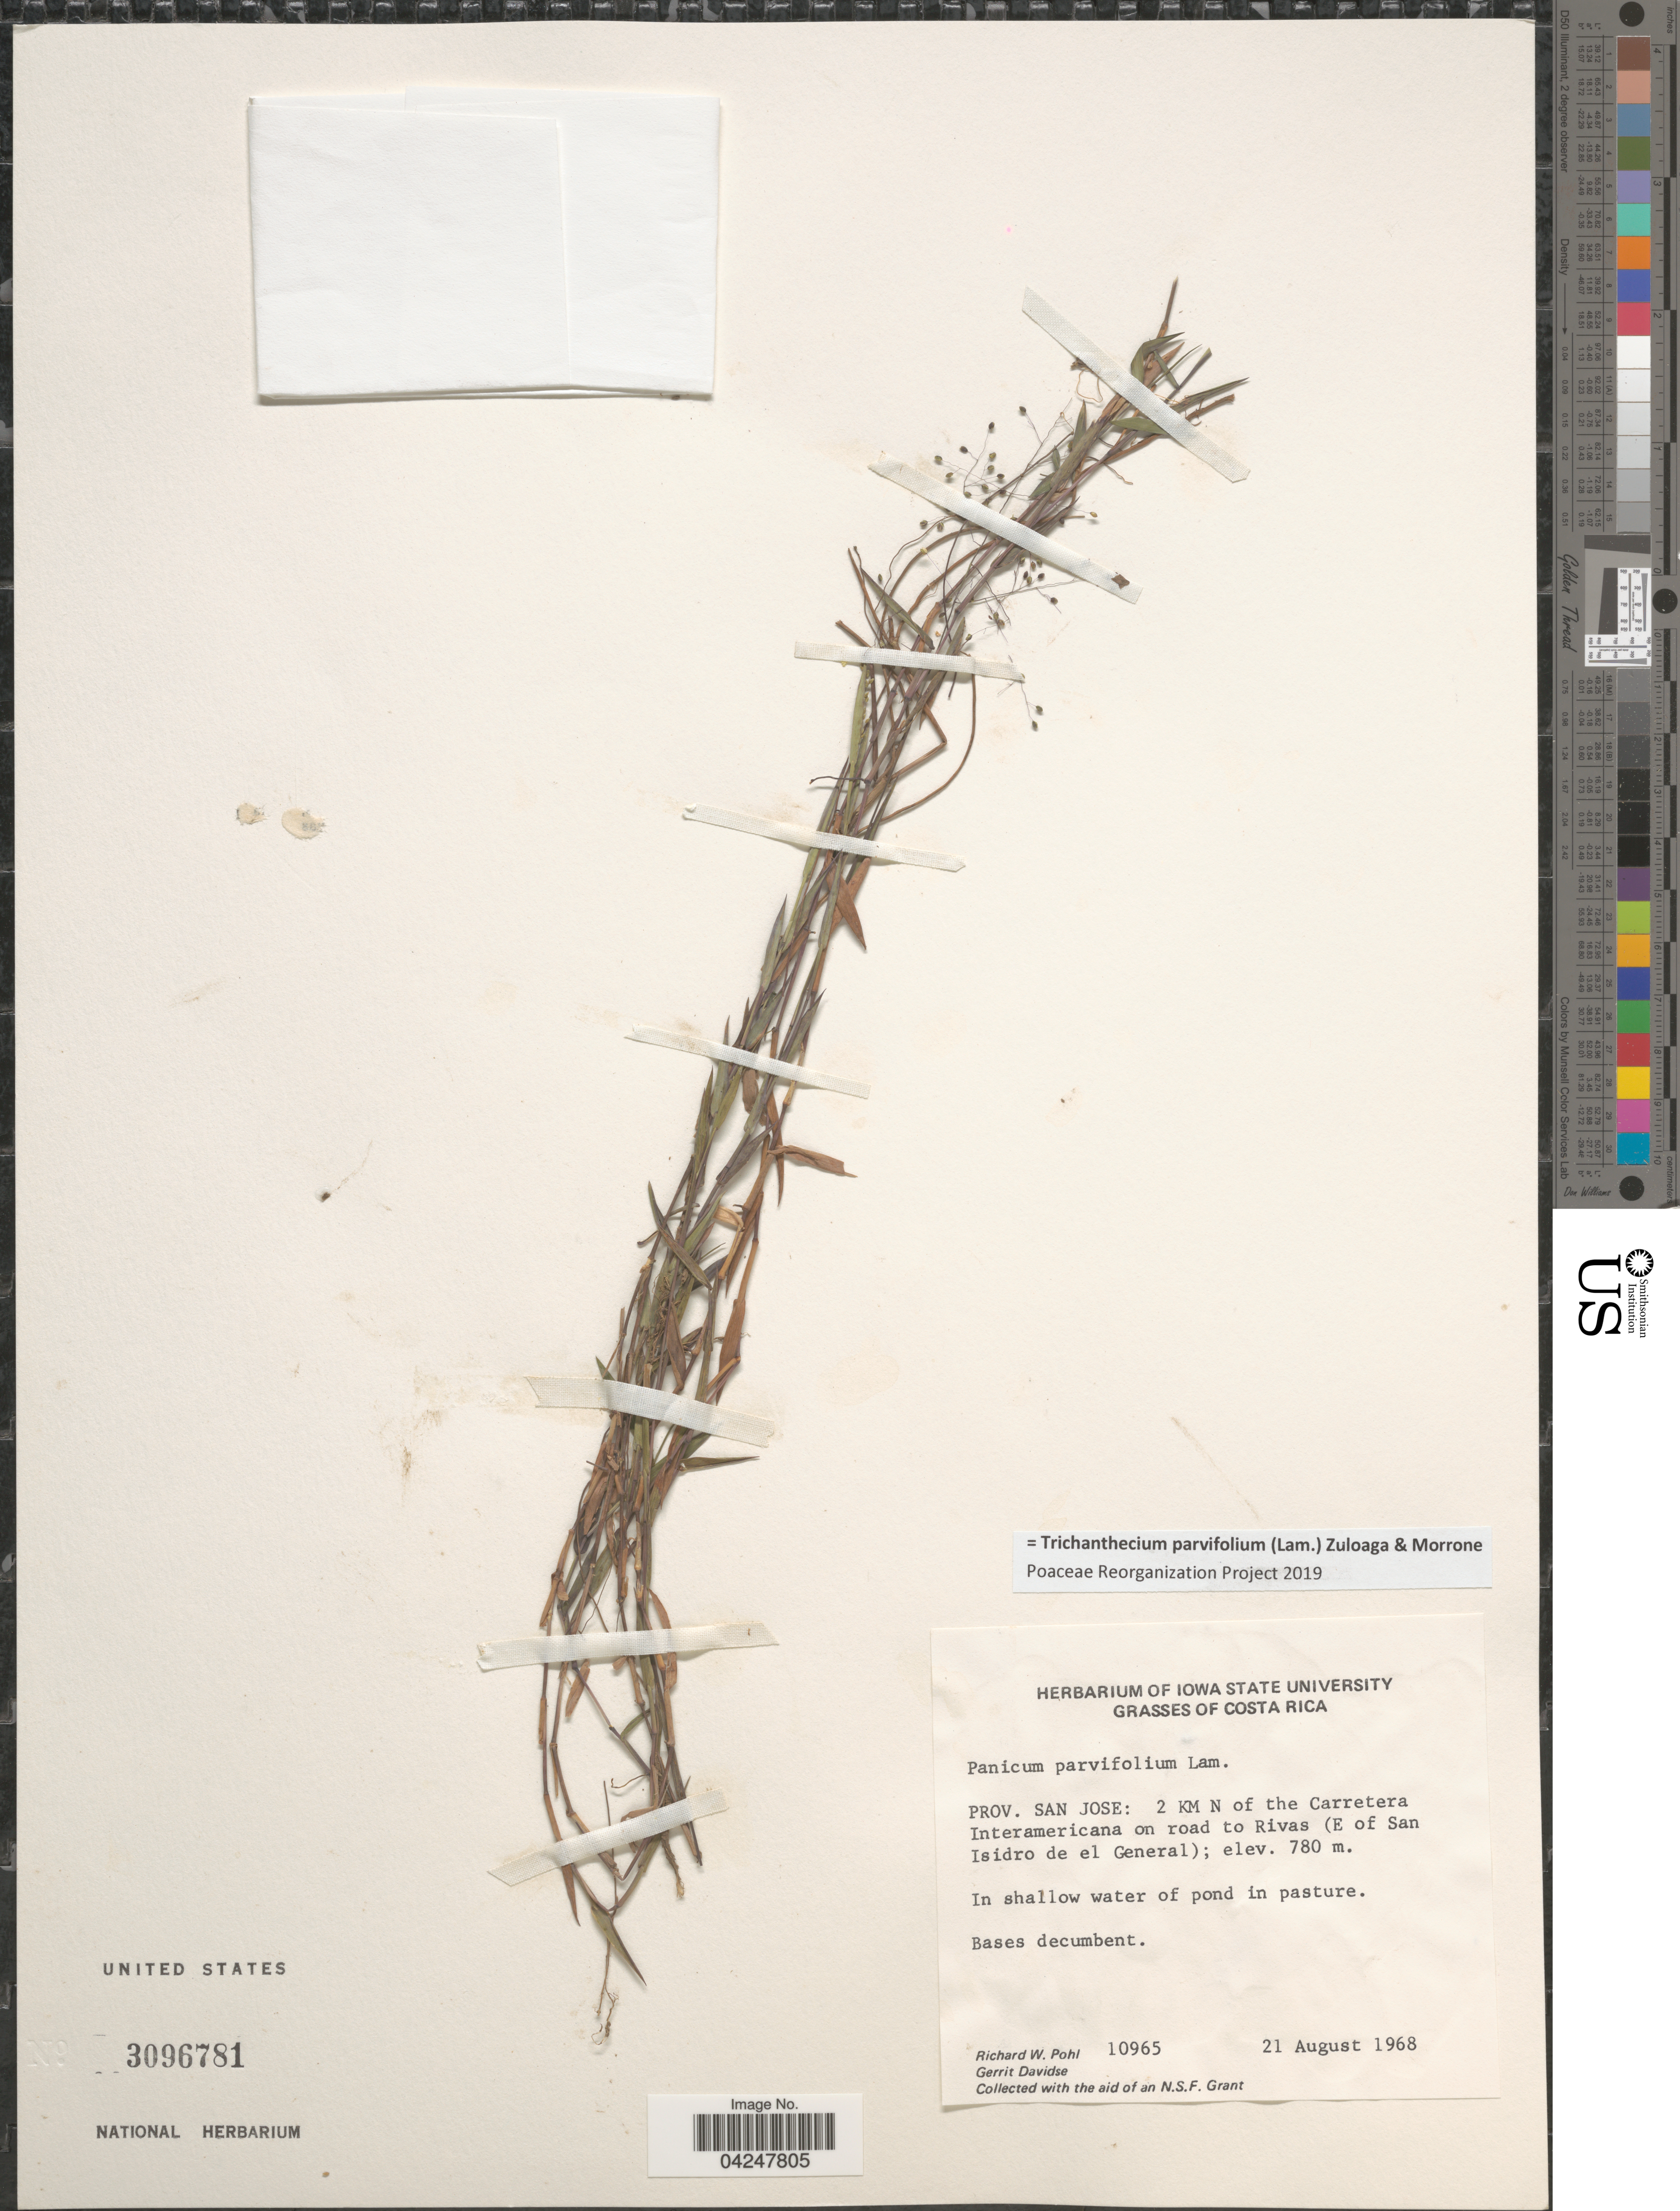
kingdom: Plantae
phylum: Tracheophyta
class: Liliopsida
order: Poales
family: Poaceae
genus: Trichanthecium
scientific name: Trichanthecium parvifolium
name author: (Lam.) Zuloaga & Morrone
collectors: R. W. Pohl & G. Davidse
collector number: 10965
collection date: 1968-08-21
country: Costa Rica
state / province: San José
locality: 2 Km N of the Carretera Interamericana on road to Rivas (E of San Isidoro de el General). In shallow water of pond in pasture.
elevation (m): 780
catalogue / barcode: US 3096781